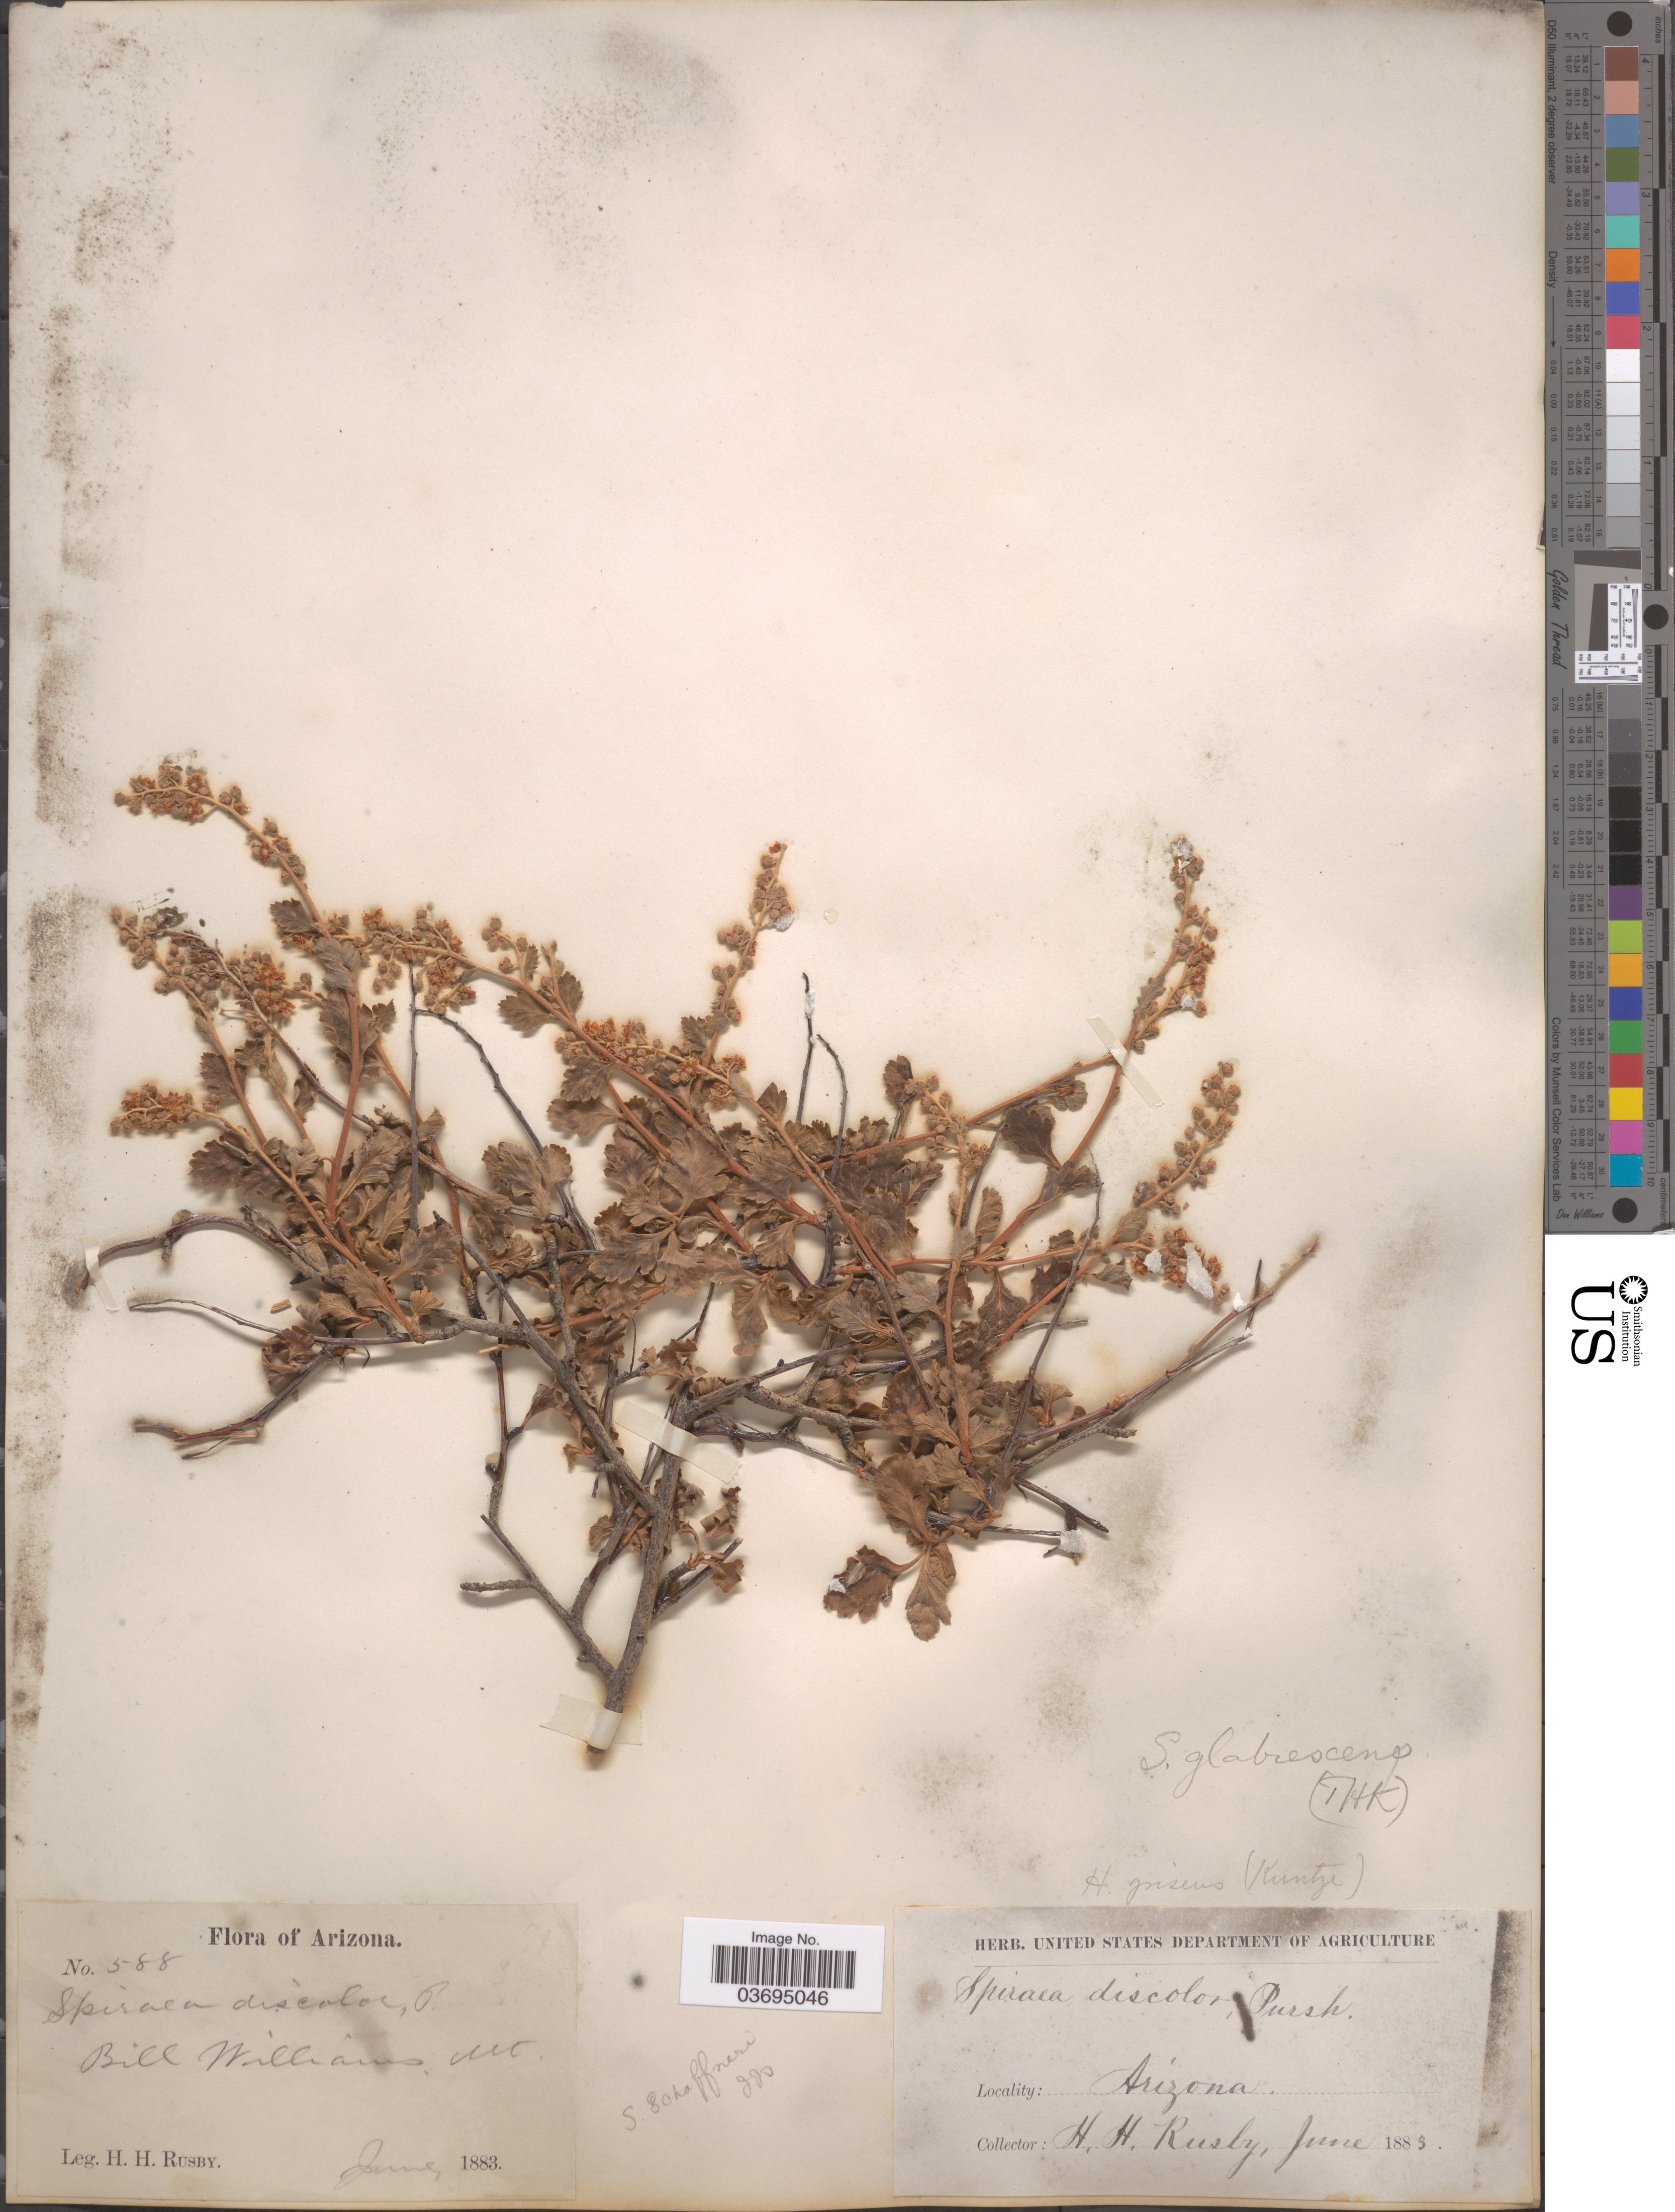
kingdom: Plantae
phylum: Tracheophyta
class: Magnoliopsida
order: Rosales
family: Rosaceae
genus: Holodiscus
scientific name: Holodiscus discolor var. glabrescens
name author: (Greenm.) Jeps.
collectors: H. H. Rusby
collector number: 588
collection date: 1883-06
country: United States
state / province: Arizona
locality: Bill Williams Mt.